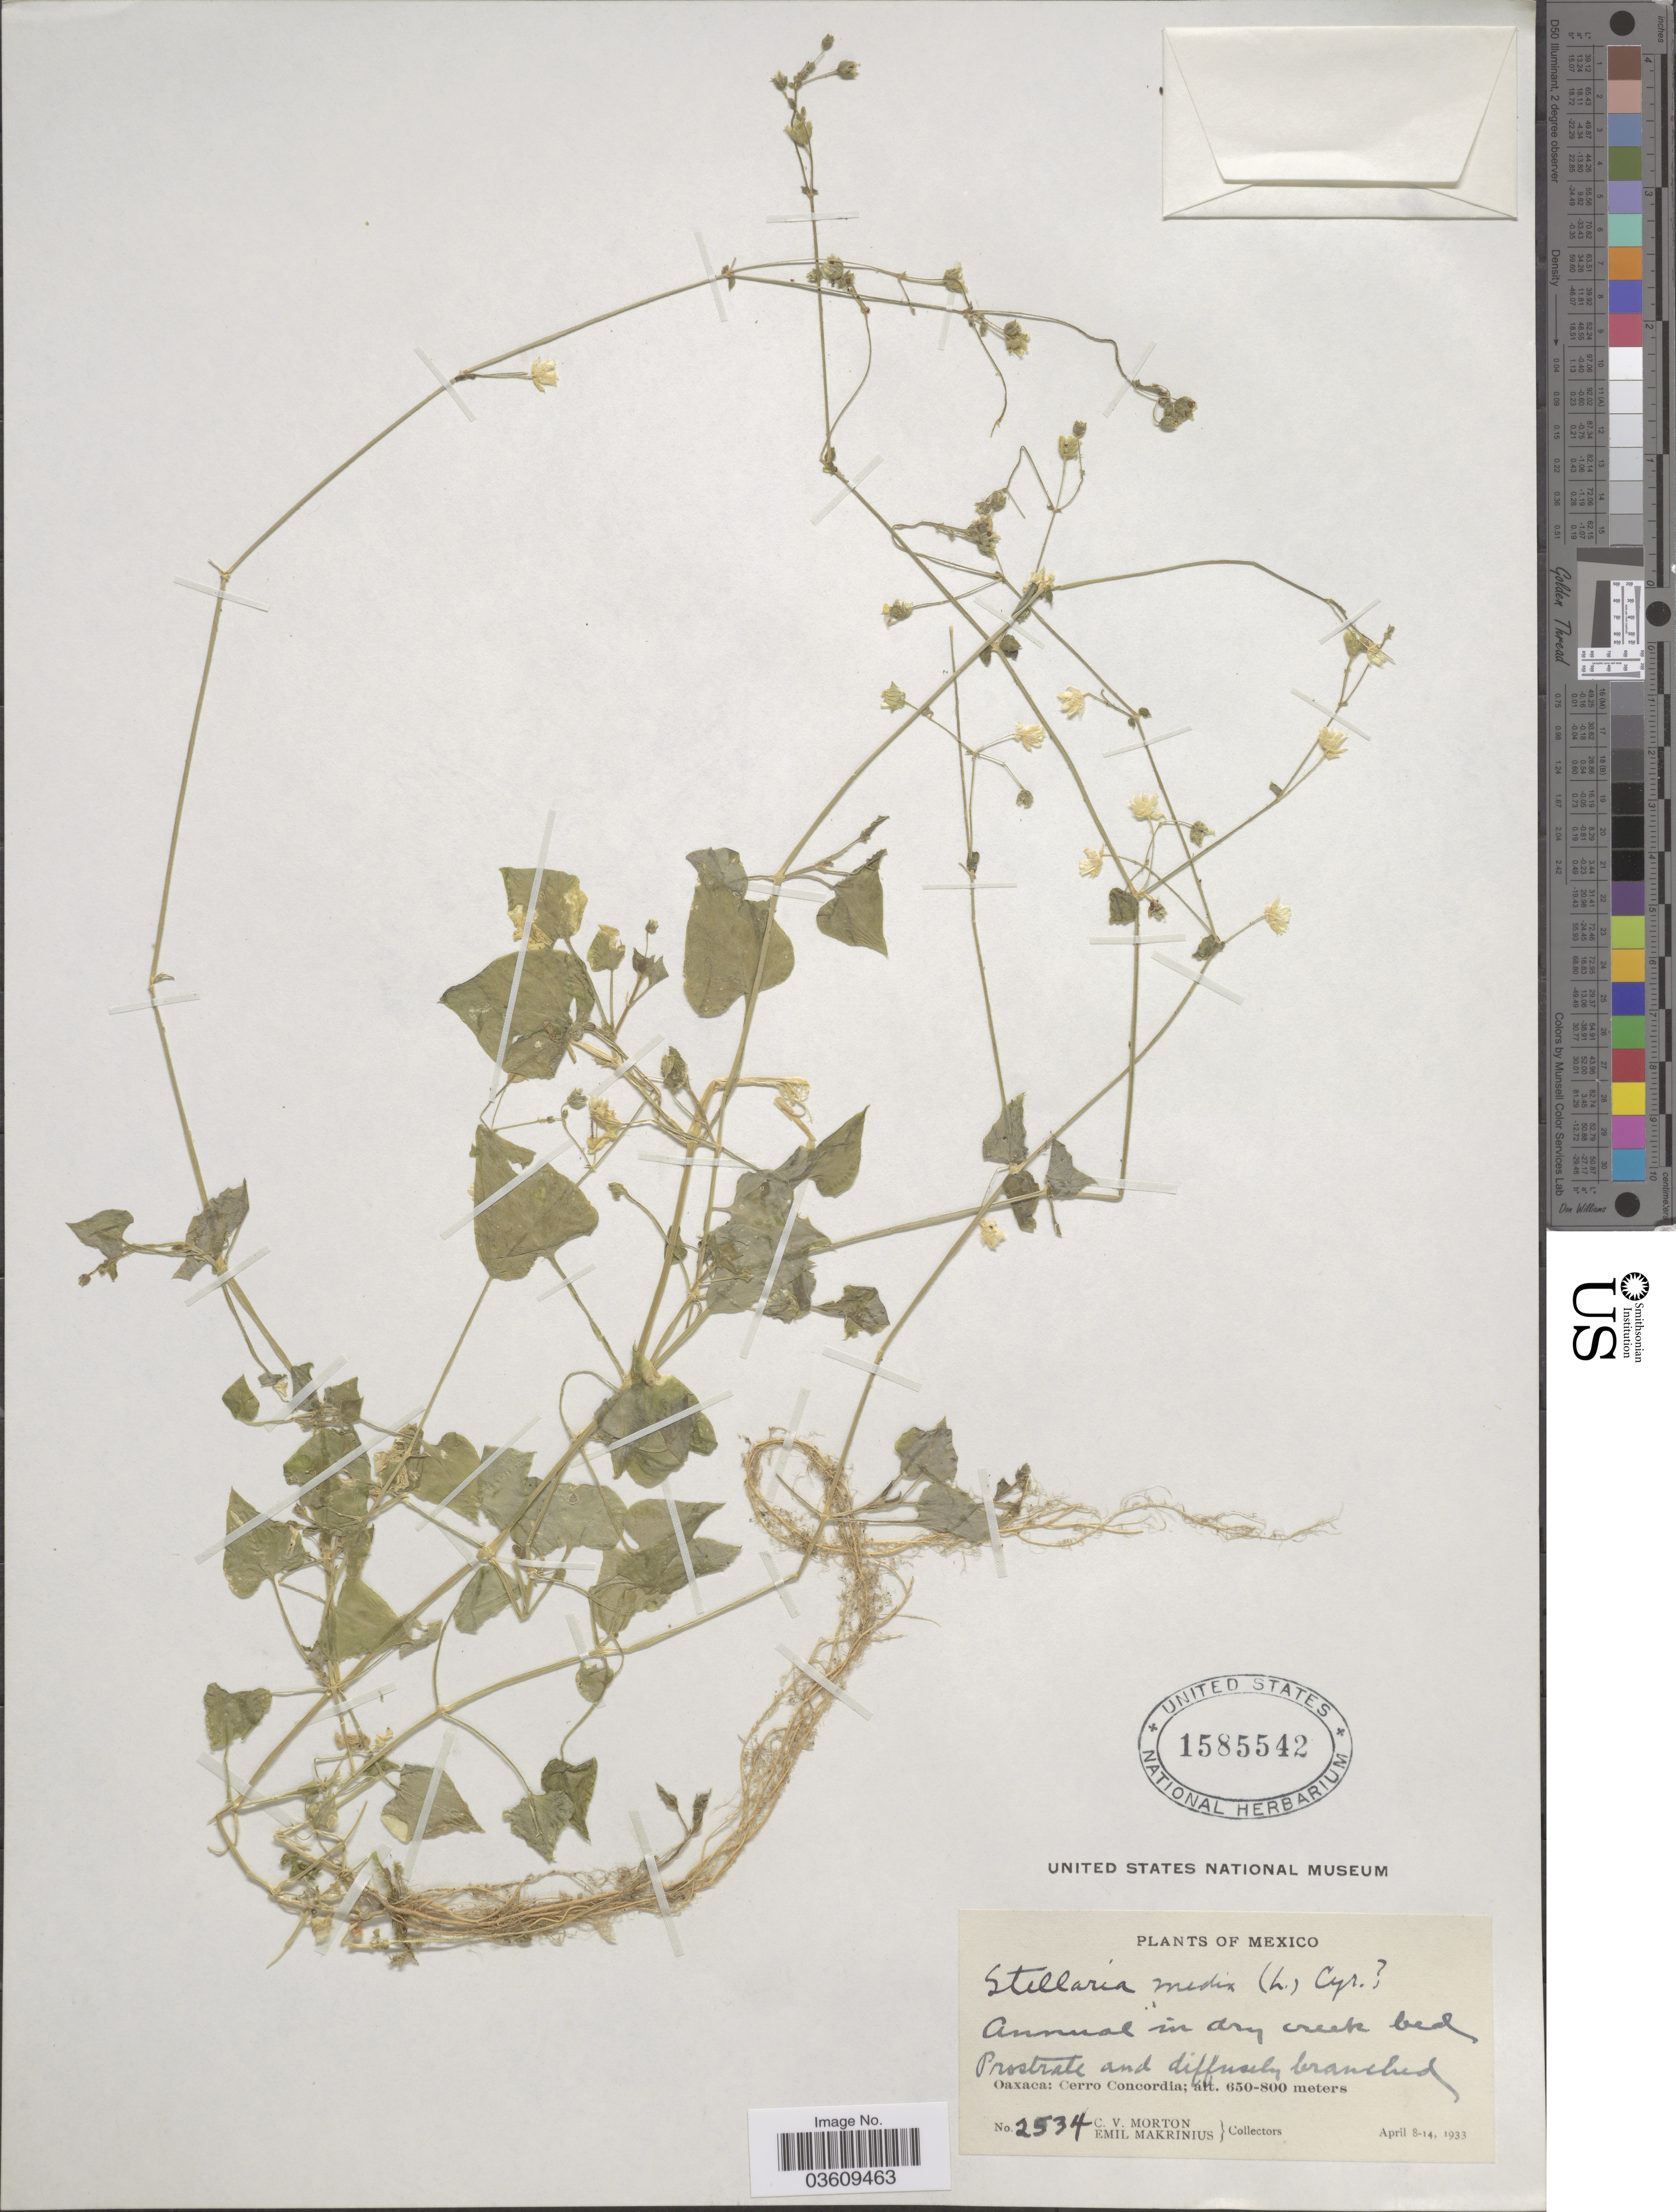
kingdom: Plantae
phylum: Tracheophyta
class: Magnoliopsida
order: Caryophyllales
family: Caryophyllaceae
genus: Stellaria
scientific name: Stellaria prostrata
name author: Baldwin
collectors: C. V. Morton & E. Makrinius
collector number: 2534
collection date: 1933-04-08/1933-04-14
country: Mexico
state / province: Oaxaca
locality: Cerro Concordia.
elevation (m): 650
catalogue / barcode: US 1585542